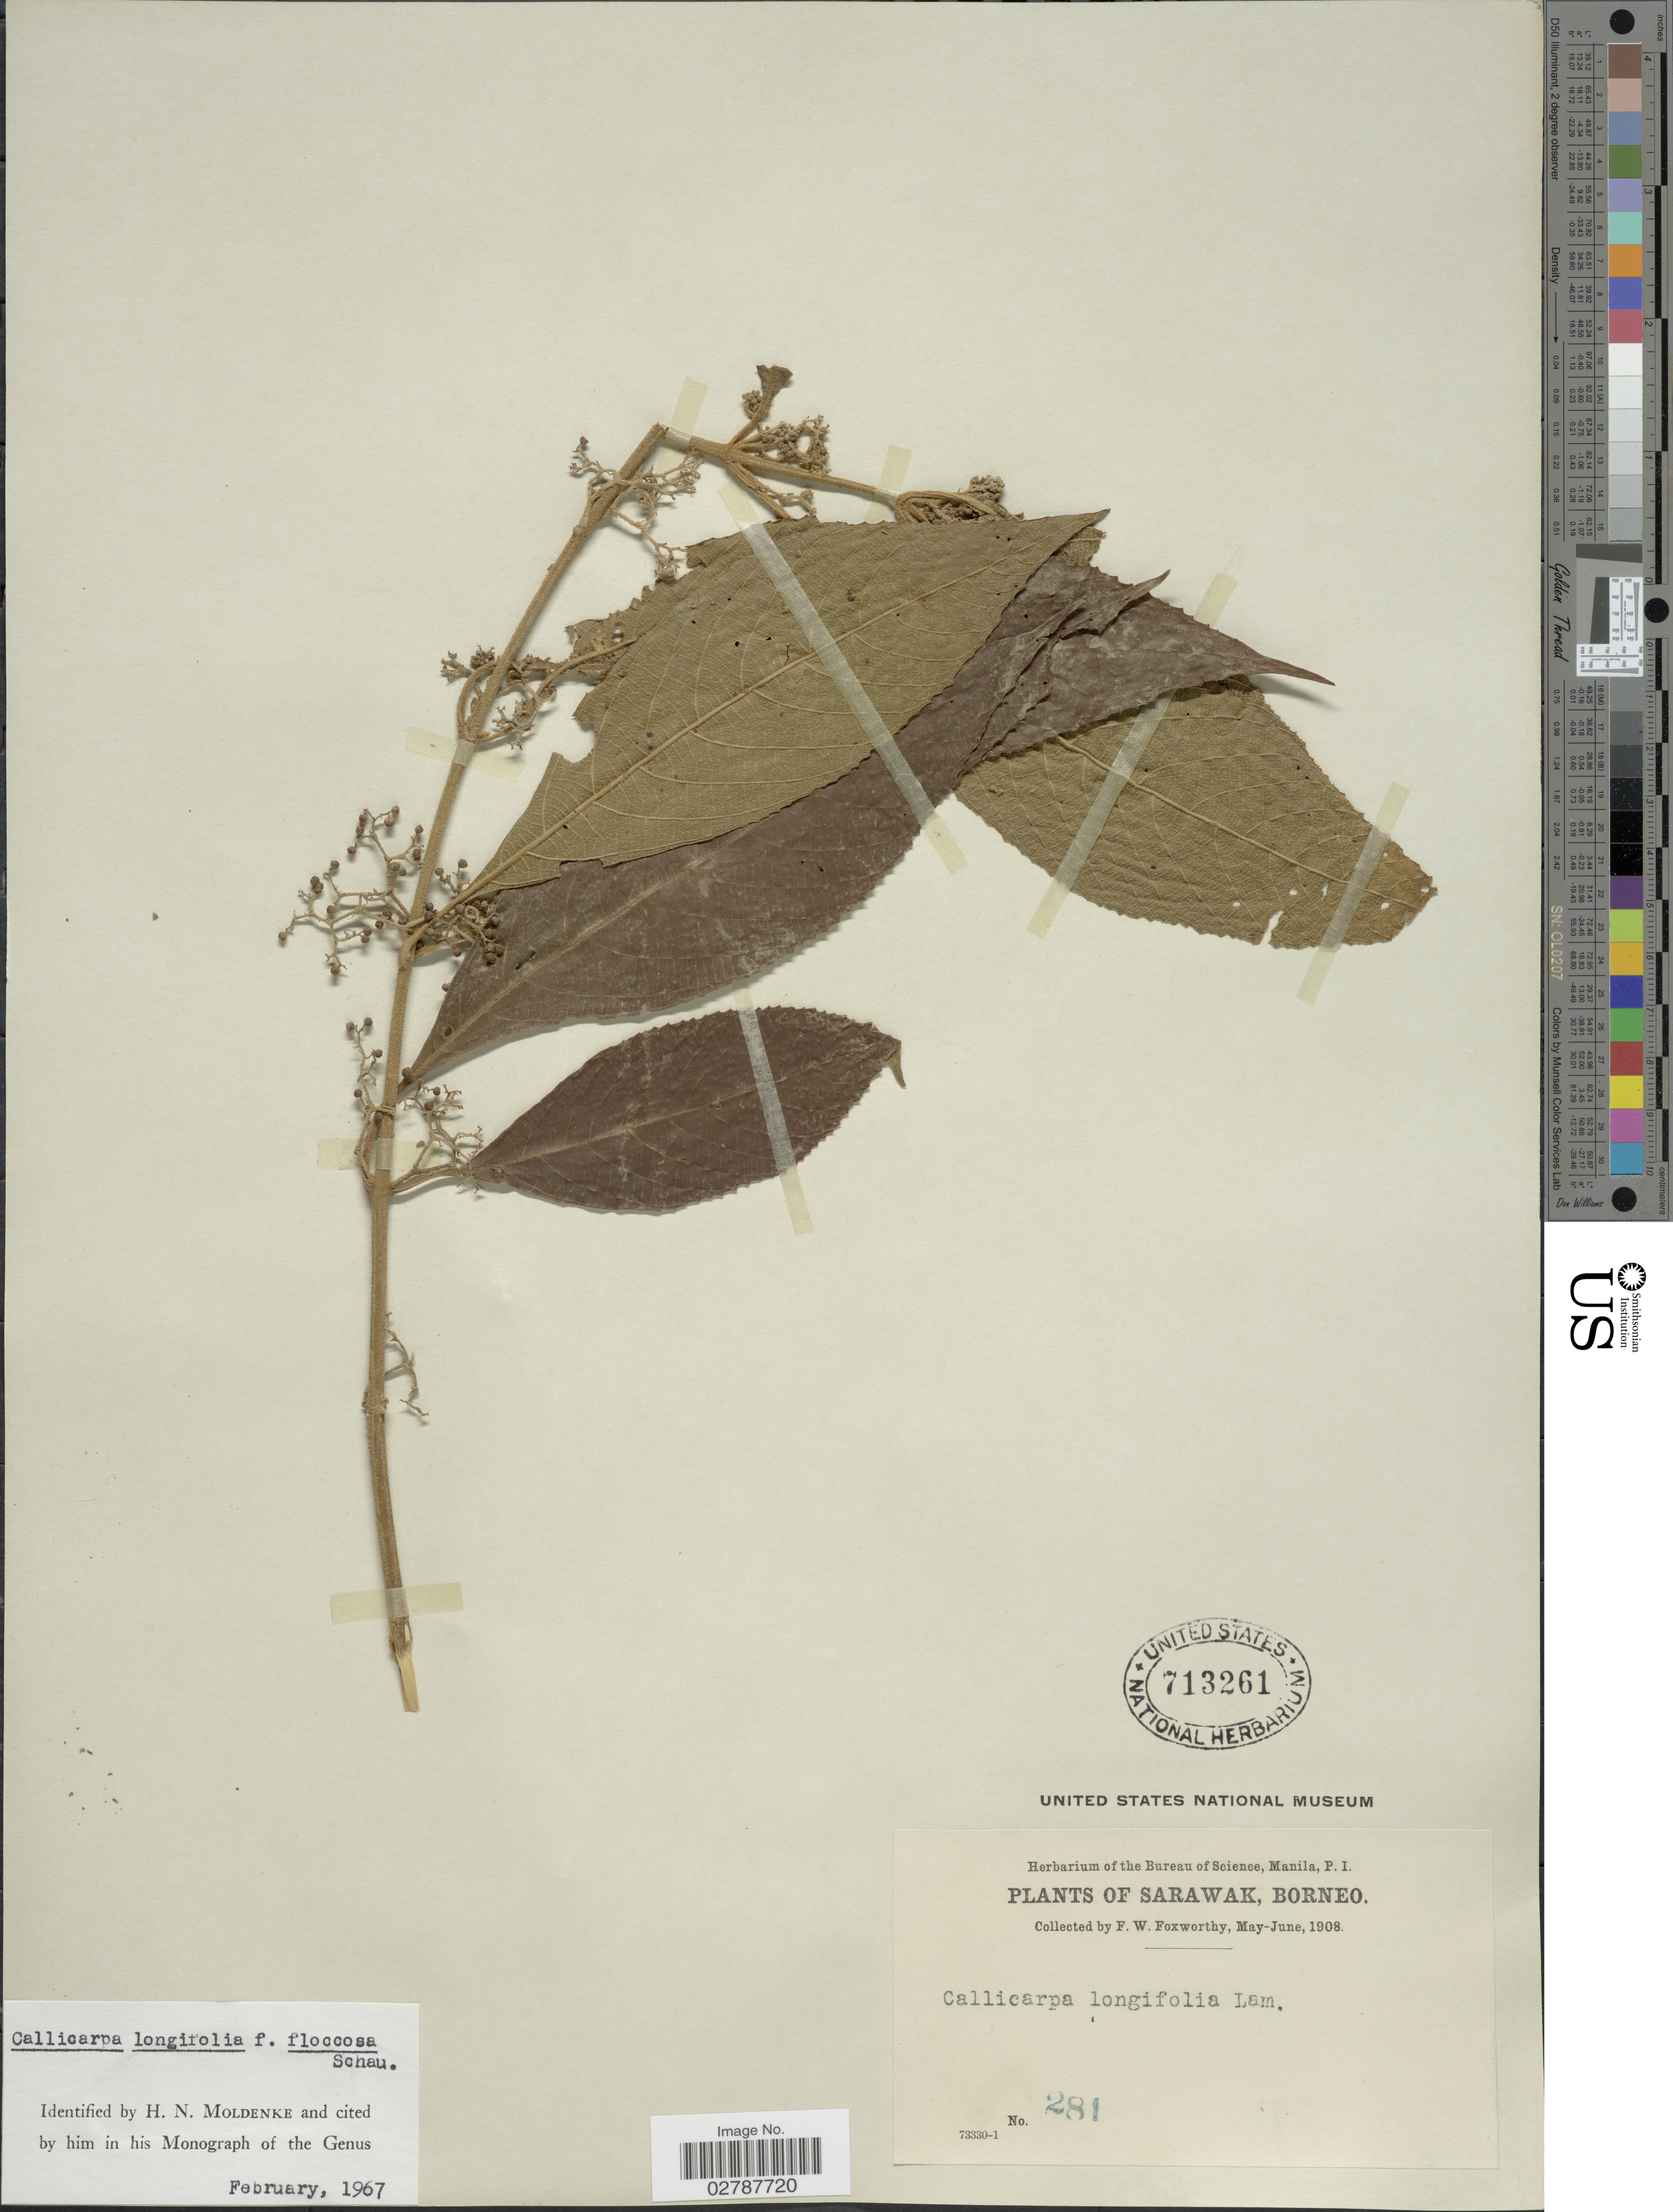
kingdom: Plantae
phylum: Tracheophyta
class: Magnoliopsida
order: Lamiales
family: Lamiaceae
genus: Callicarpa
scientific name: Callicarpa longifolia f. floccosa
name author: Schauer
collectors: F. W. Foxworthy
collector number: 281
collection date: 1908-05/1908-06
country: Malaysia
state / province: Sarawak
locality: Borneo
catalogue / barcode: US 713261